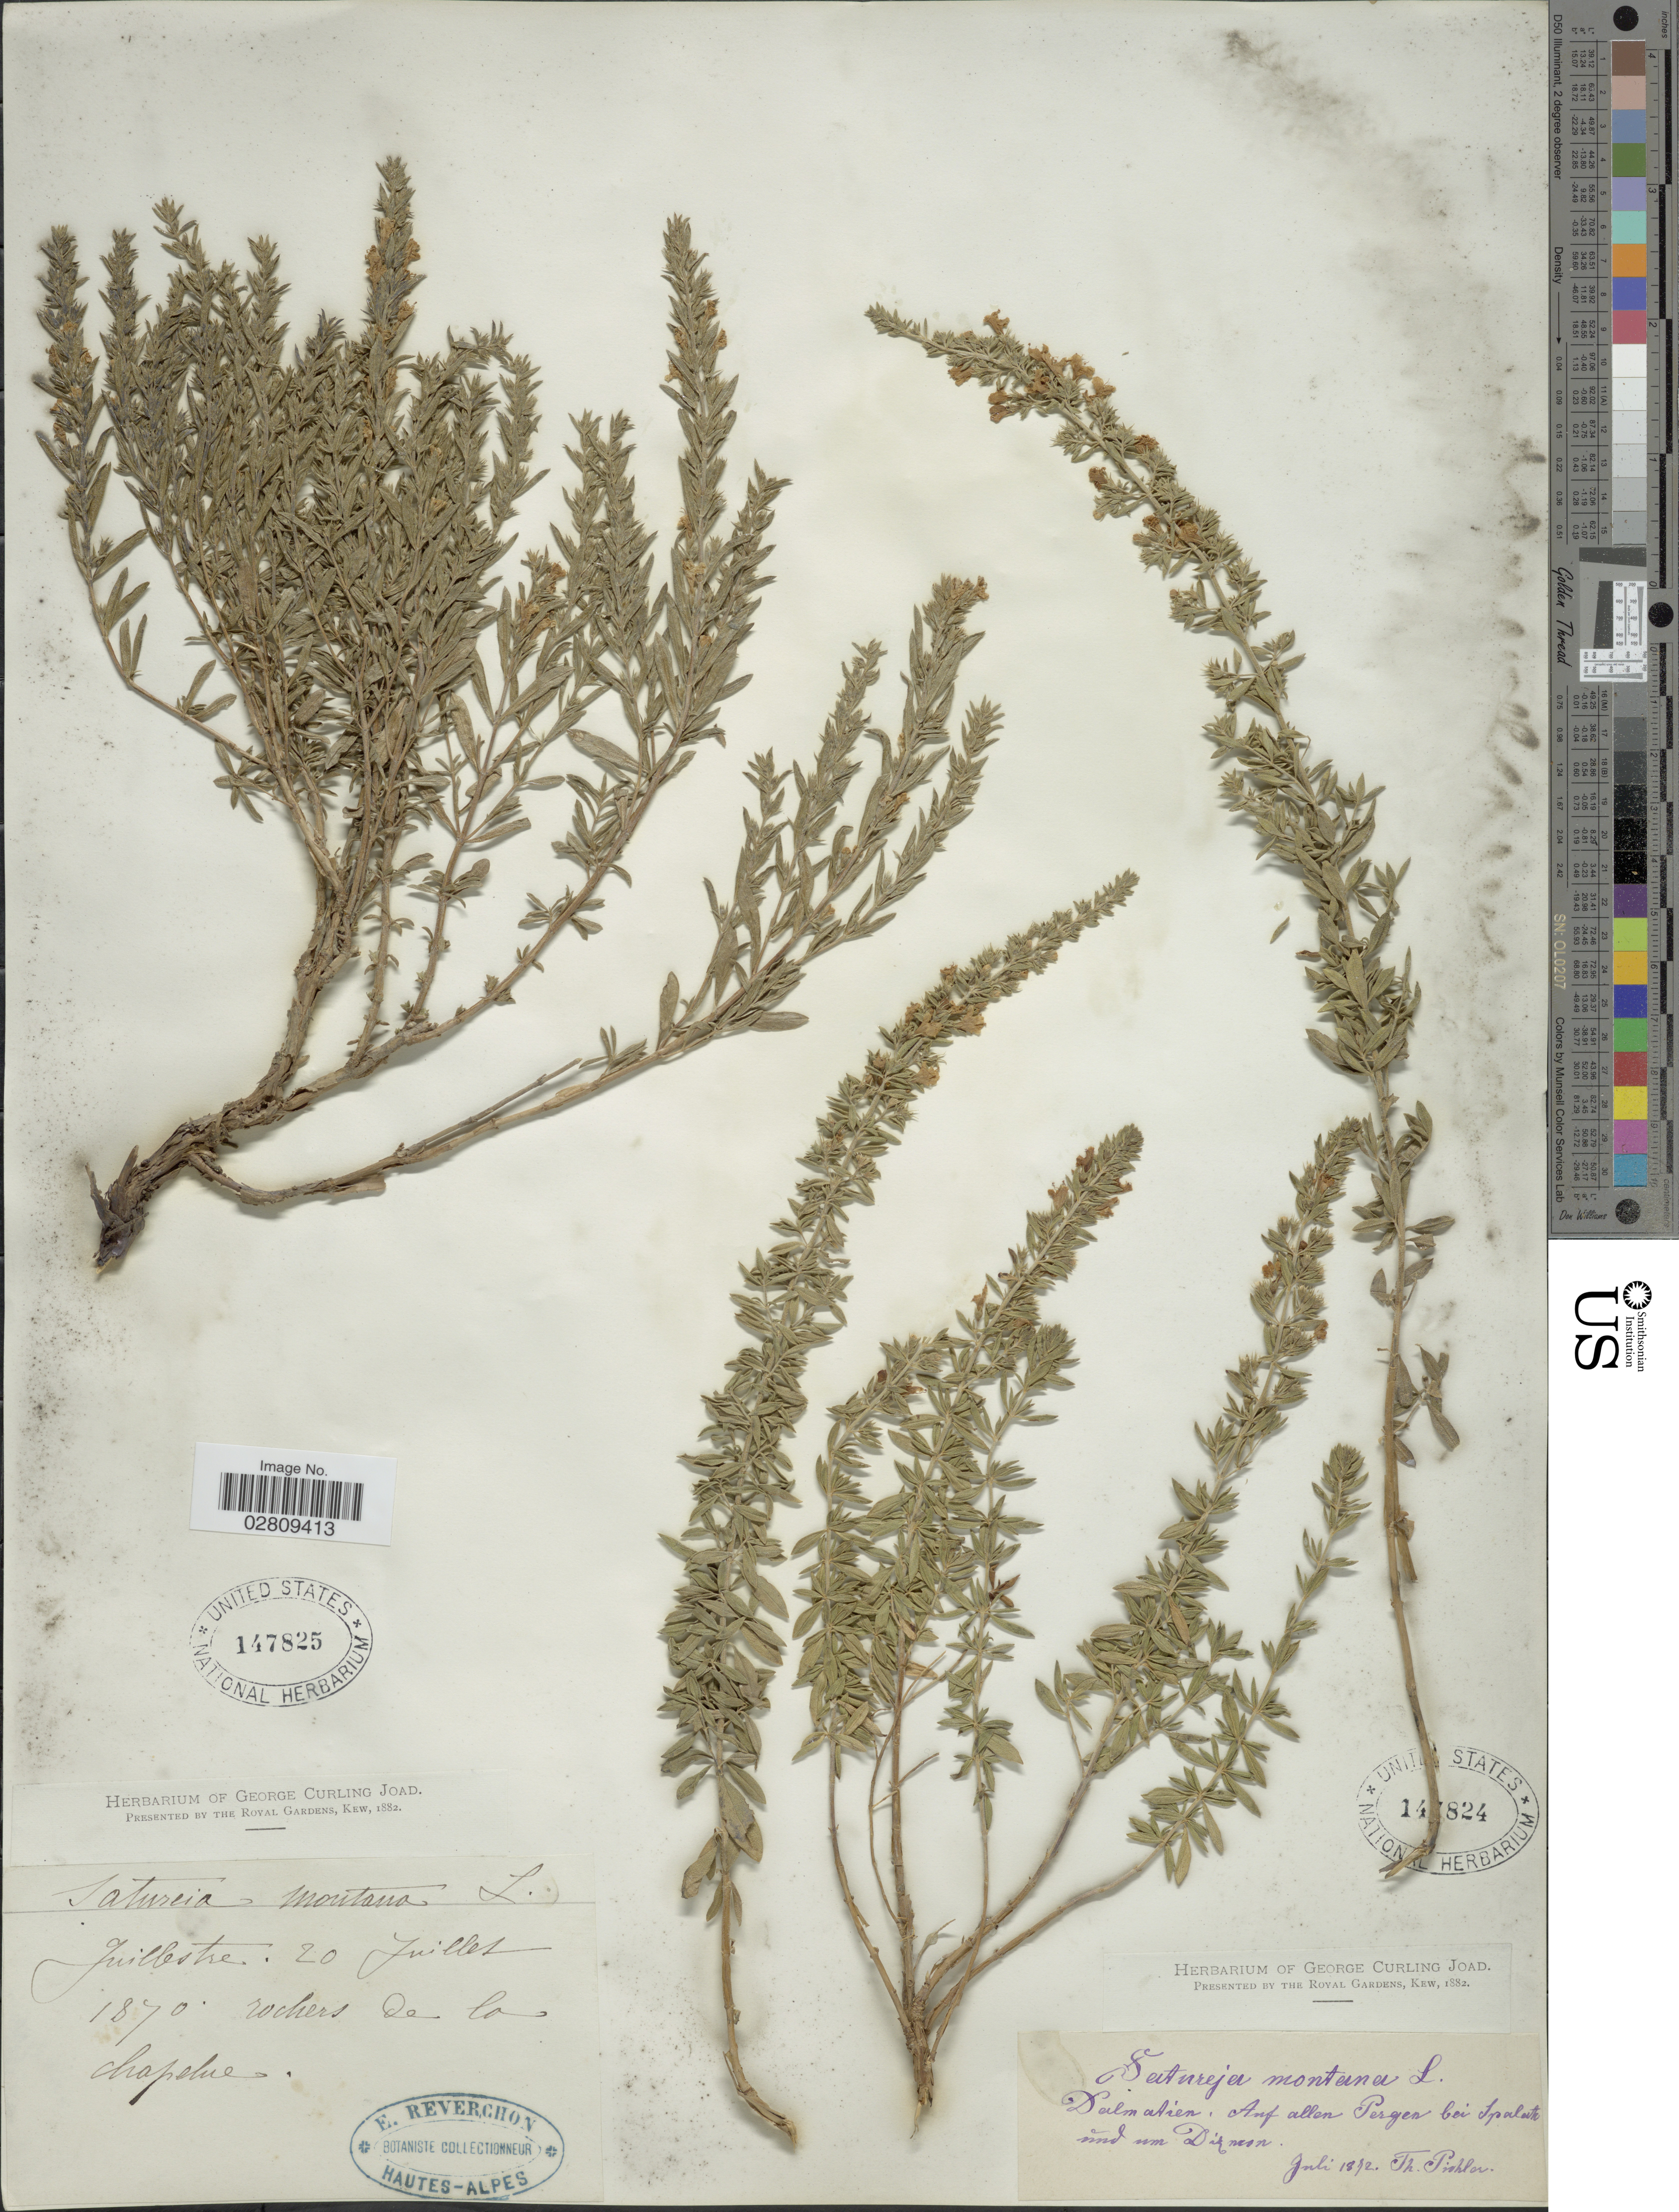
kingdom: Plantae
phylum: Tracheophyta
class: Magnoliopsida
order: Lamiales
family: Lamiaceae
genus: Satureja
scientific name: Satureja montana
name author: L.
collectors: E. Reverchon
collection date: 1870-07-20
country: France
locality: Rochers de la Chapelue.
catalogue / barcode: US 147825